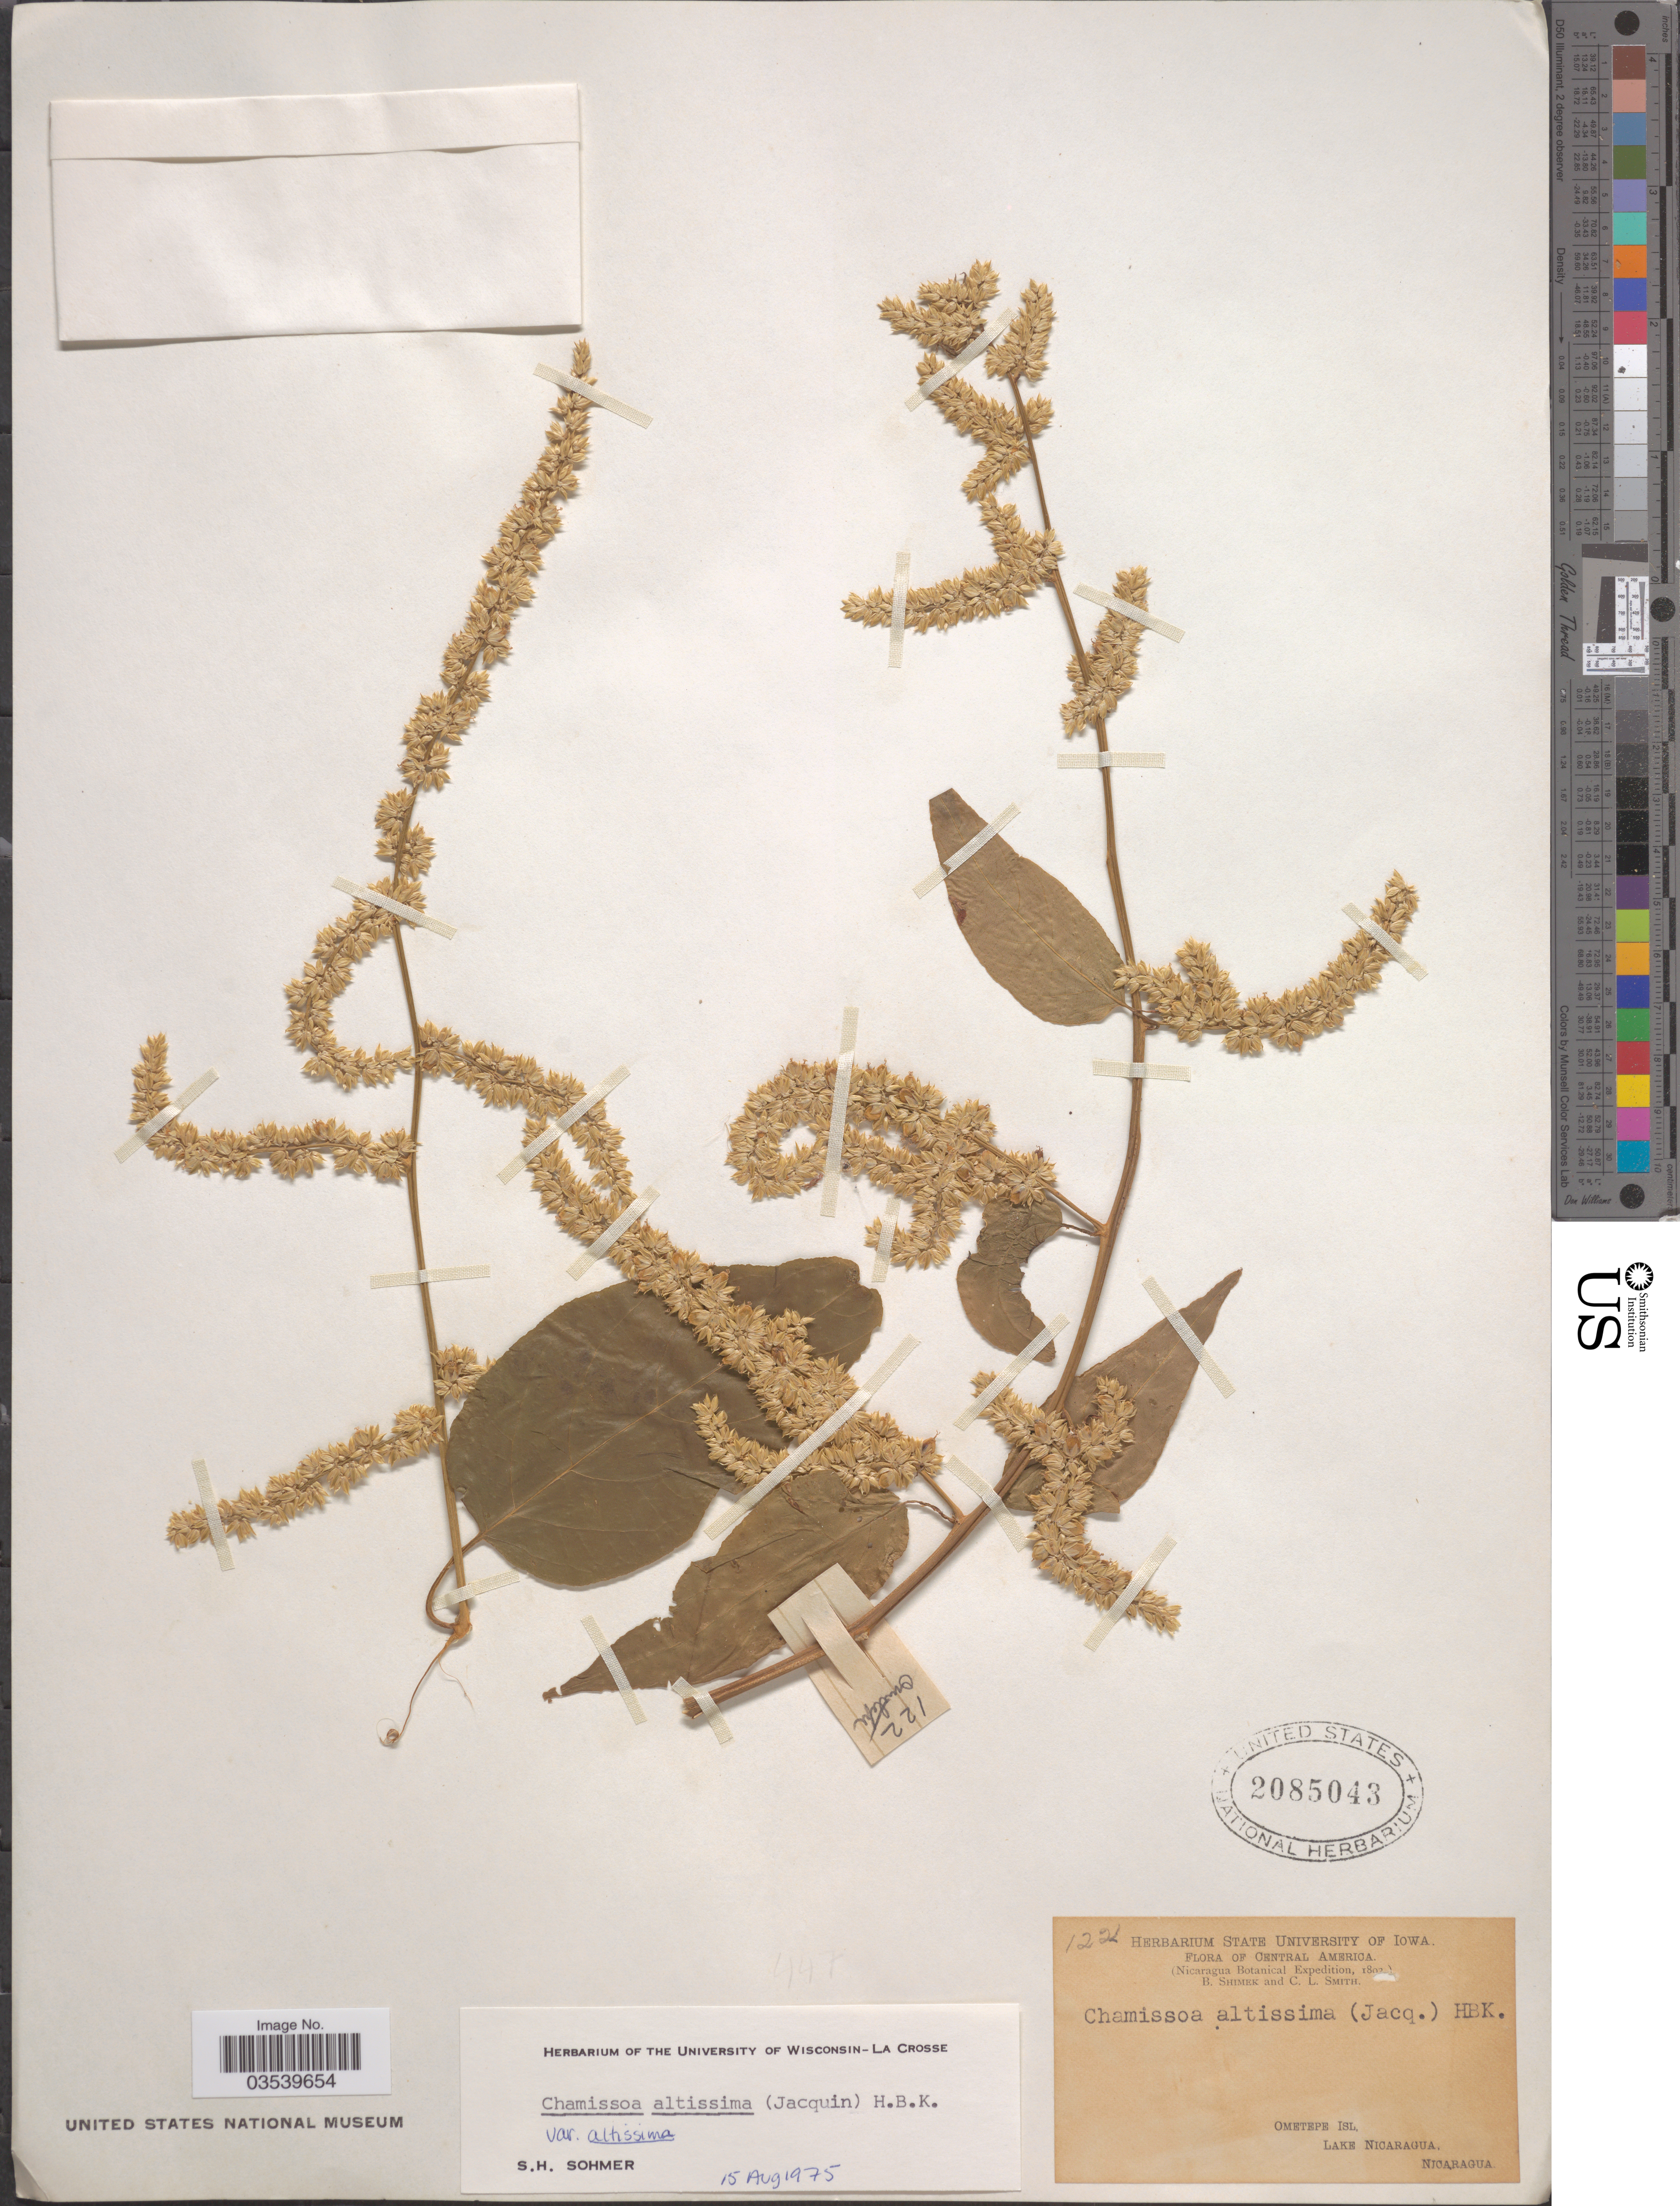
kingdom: Plantae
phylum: Tracheophyta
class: Magnoliopsida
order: Caryophyllales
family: Amaranthaceae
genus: Chamissoa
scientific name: Chamissoa altissima var. altissima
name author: (Jacq.) Kunth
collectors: B. Shimek & C. L. Smith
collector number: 122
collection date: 1802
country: Nicaragua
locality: Ometepe Isl. Lake Nicaragua.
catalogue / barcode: US 2085043